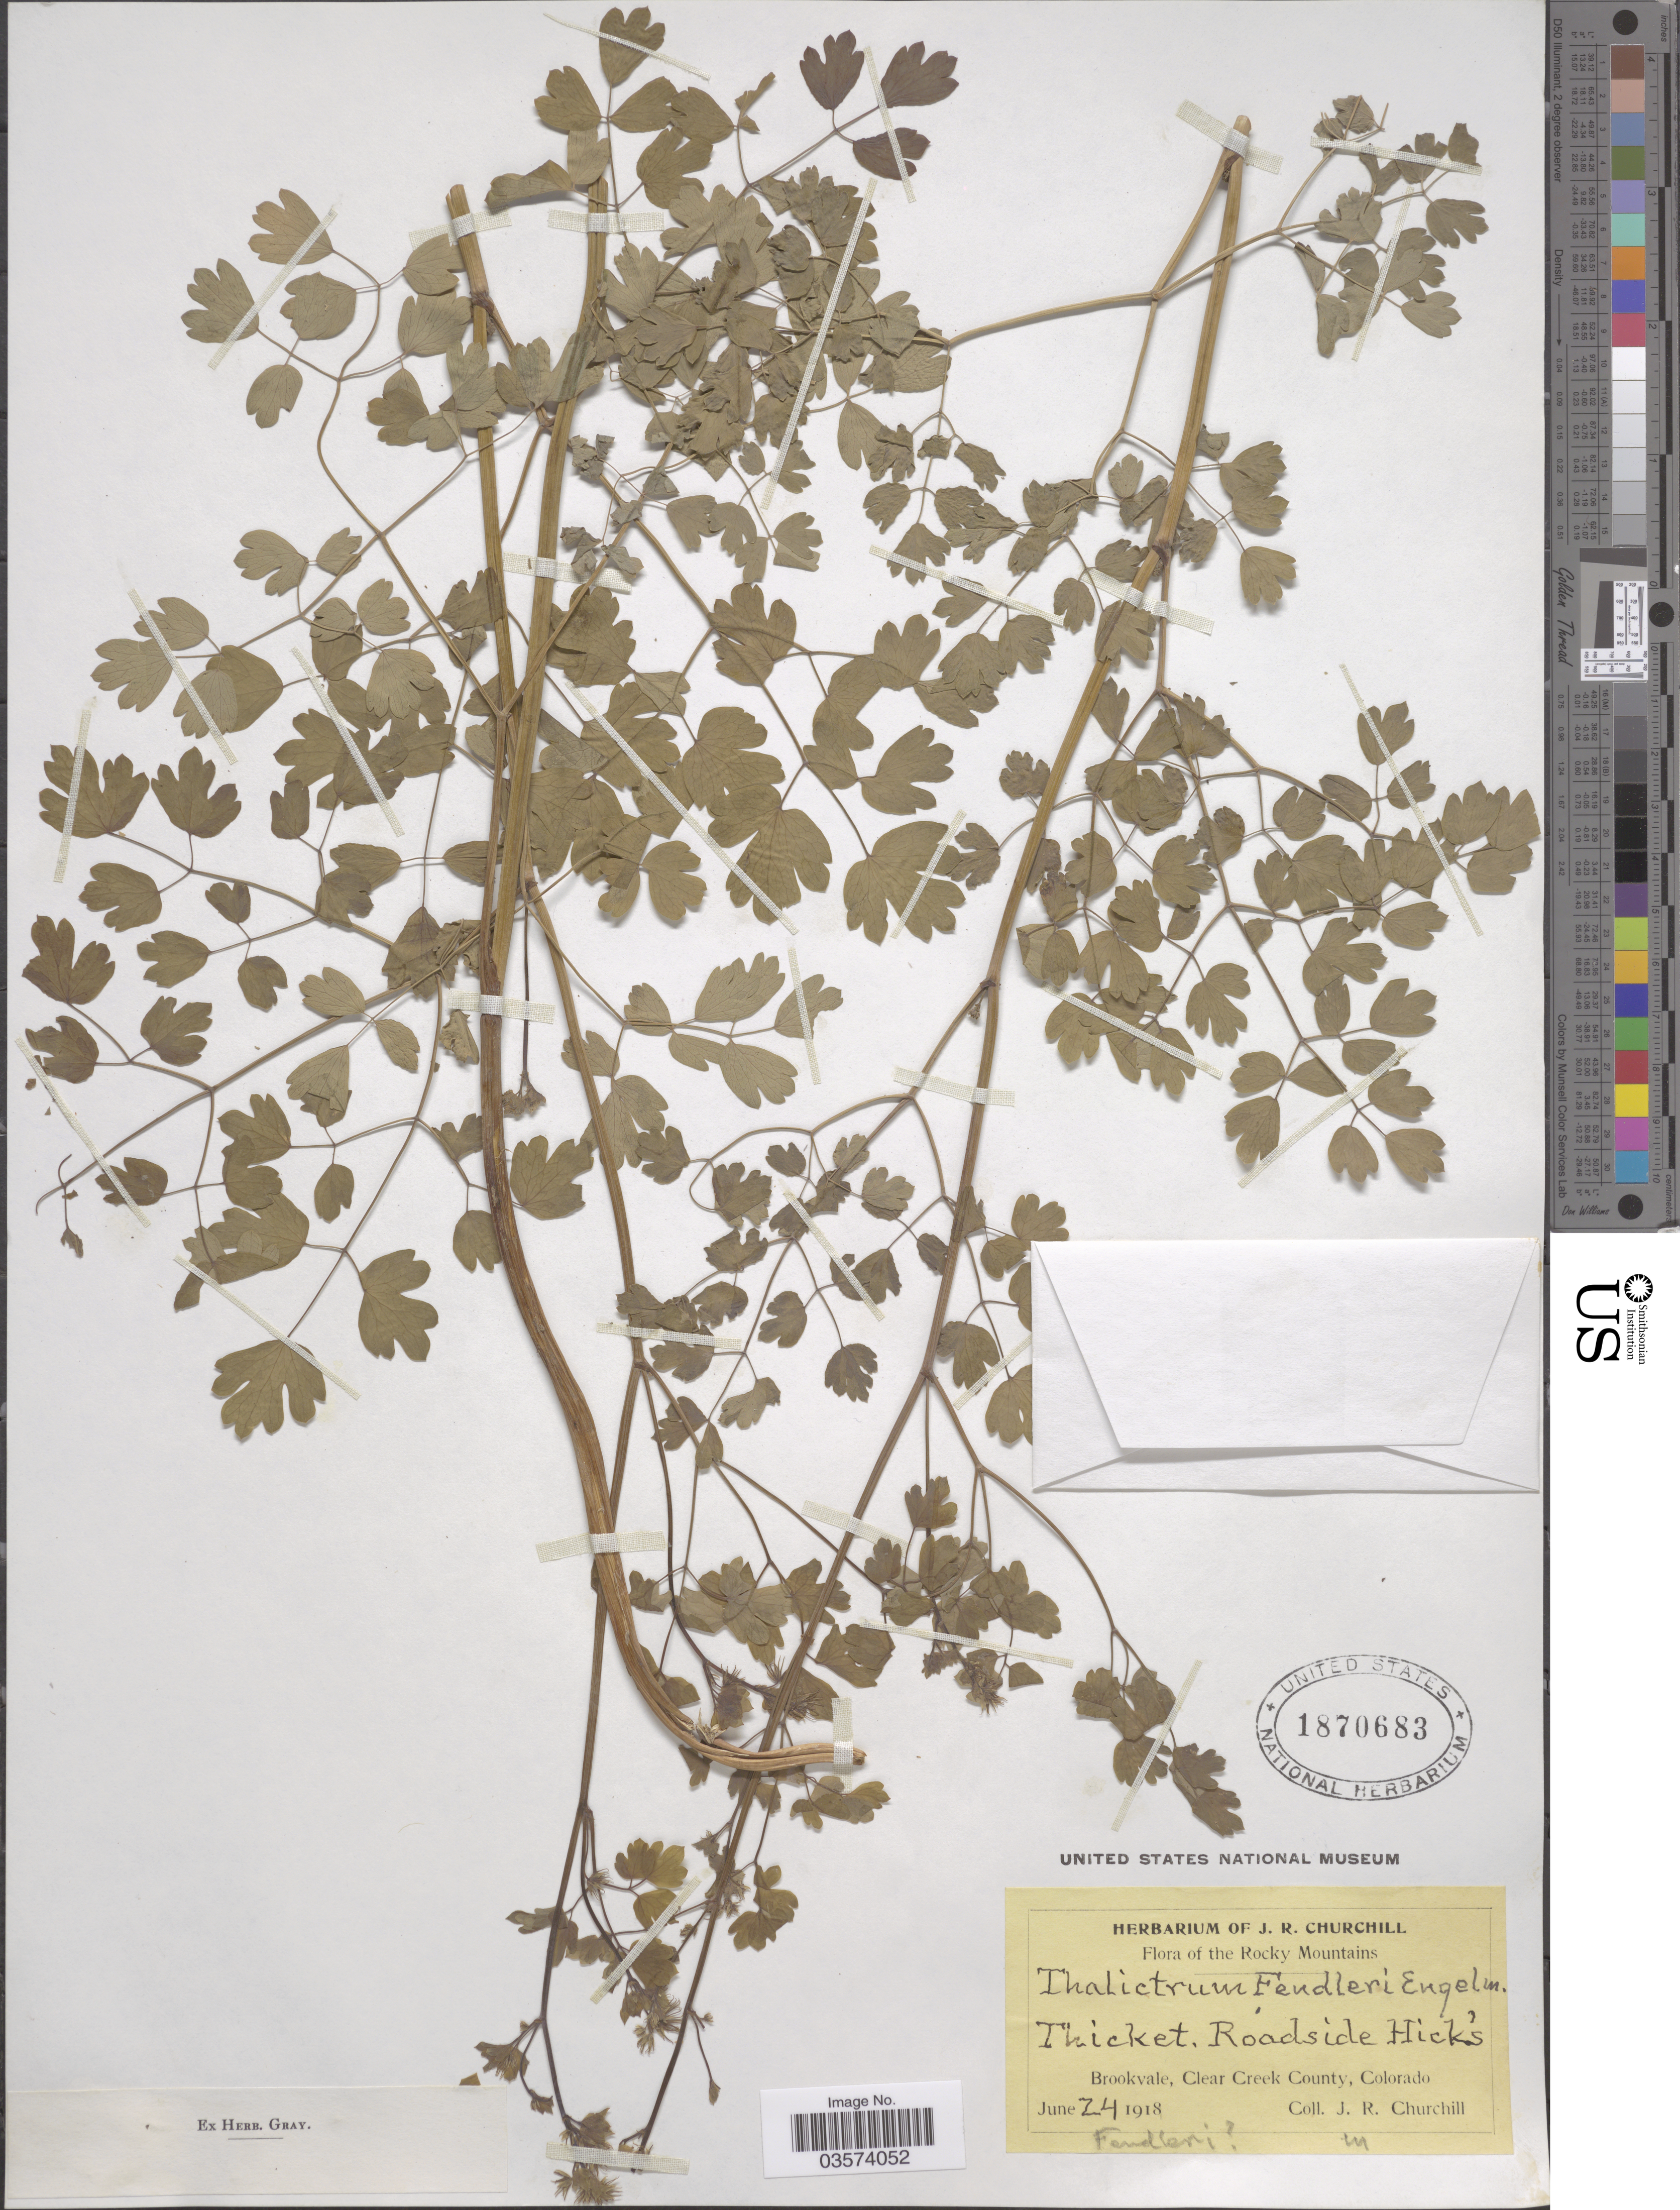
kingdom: Plantae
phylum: Tracheophyta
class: Magnoliopsida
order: Ranunculales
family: Ranunculaceae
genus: Thalictrum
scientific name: Thalictrum fendleri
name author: Engelm. ex A. Gray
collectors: J. Churchill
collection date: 1918-06-24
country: United States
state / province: Colorado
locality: The Rocky Mountains. Roadside Hicks. Brookvale, Clear Creek County.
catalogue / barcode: US 1870683